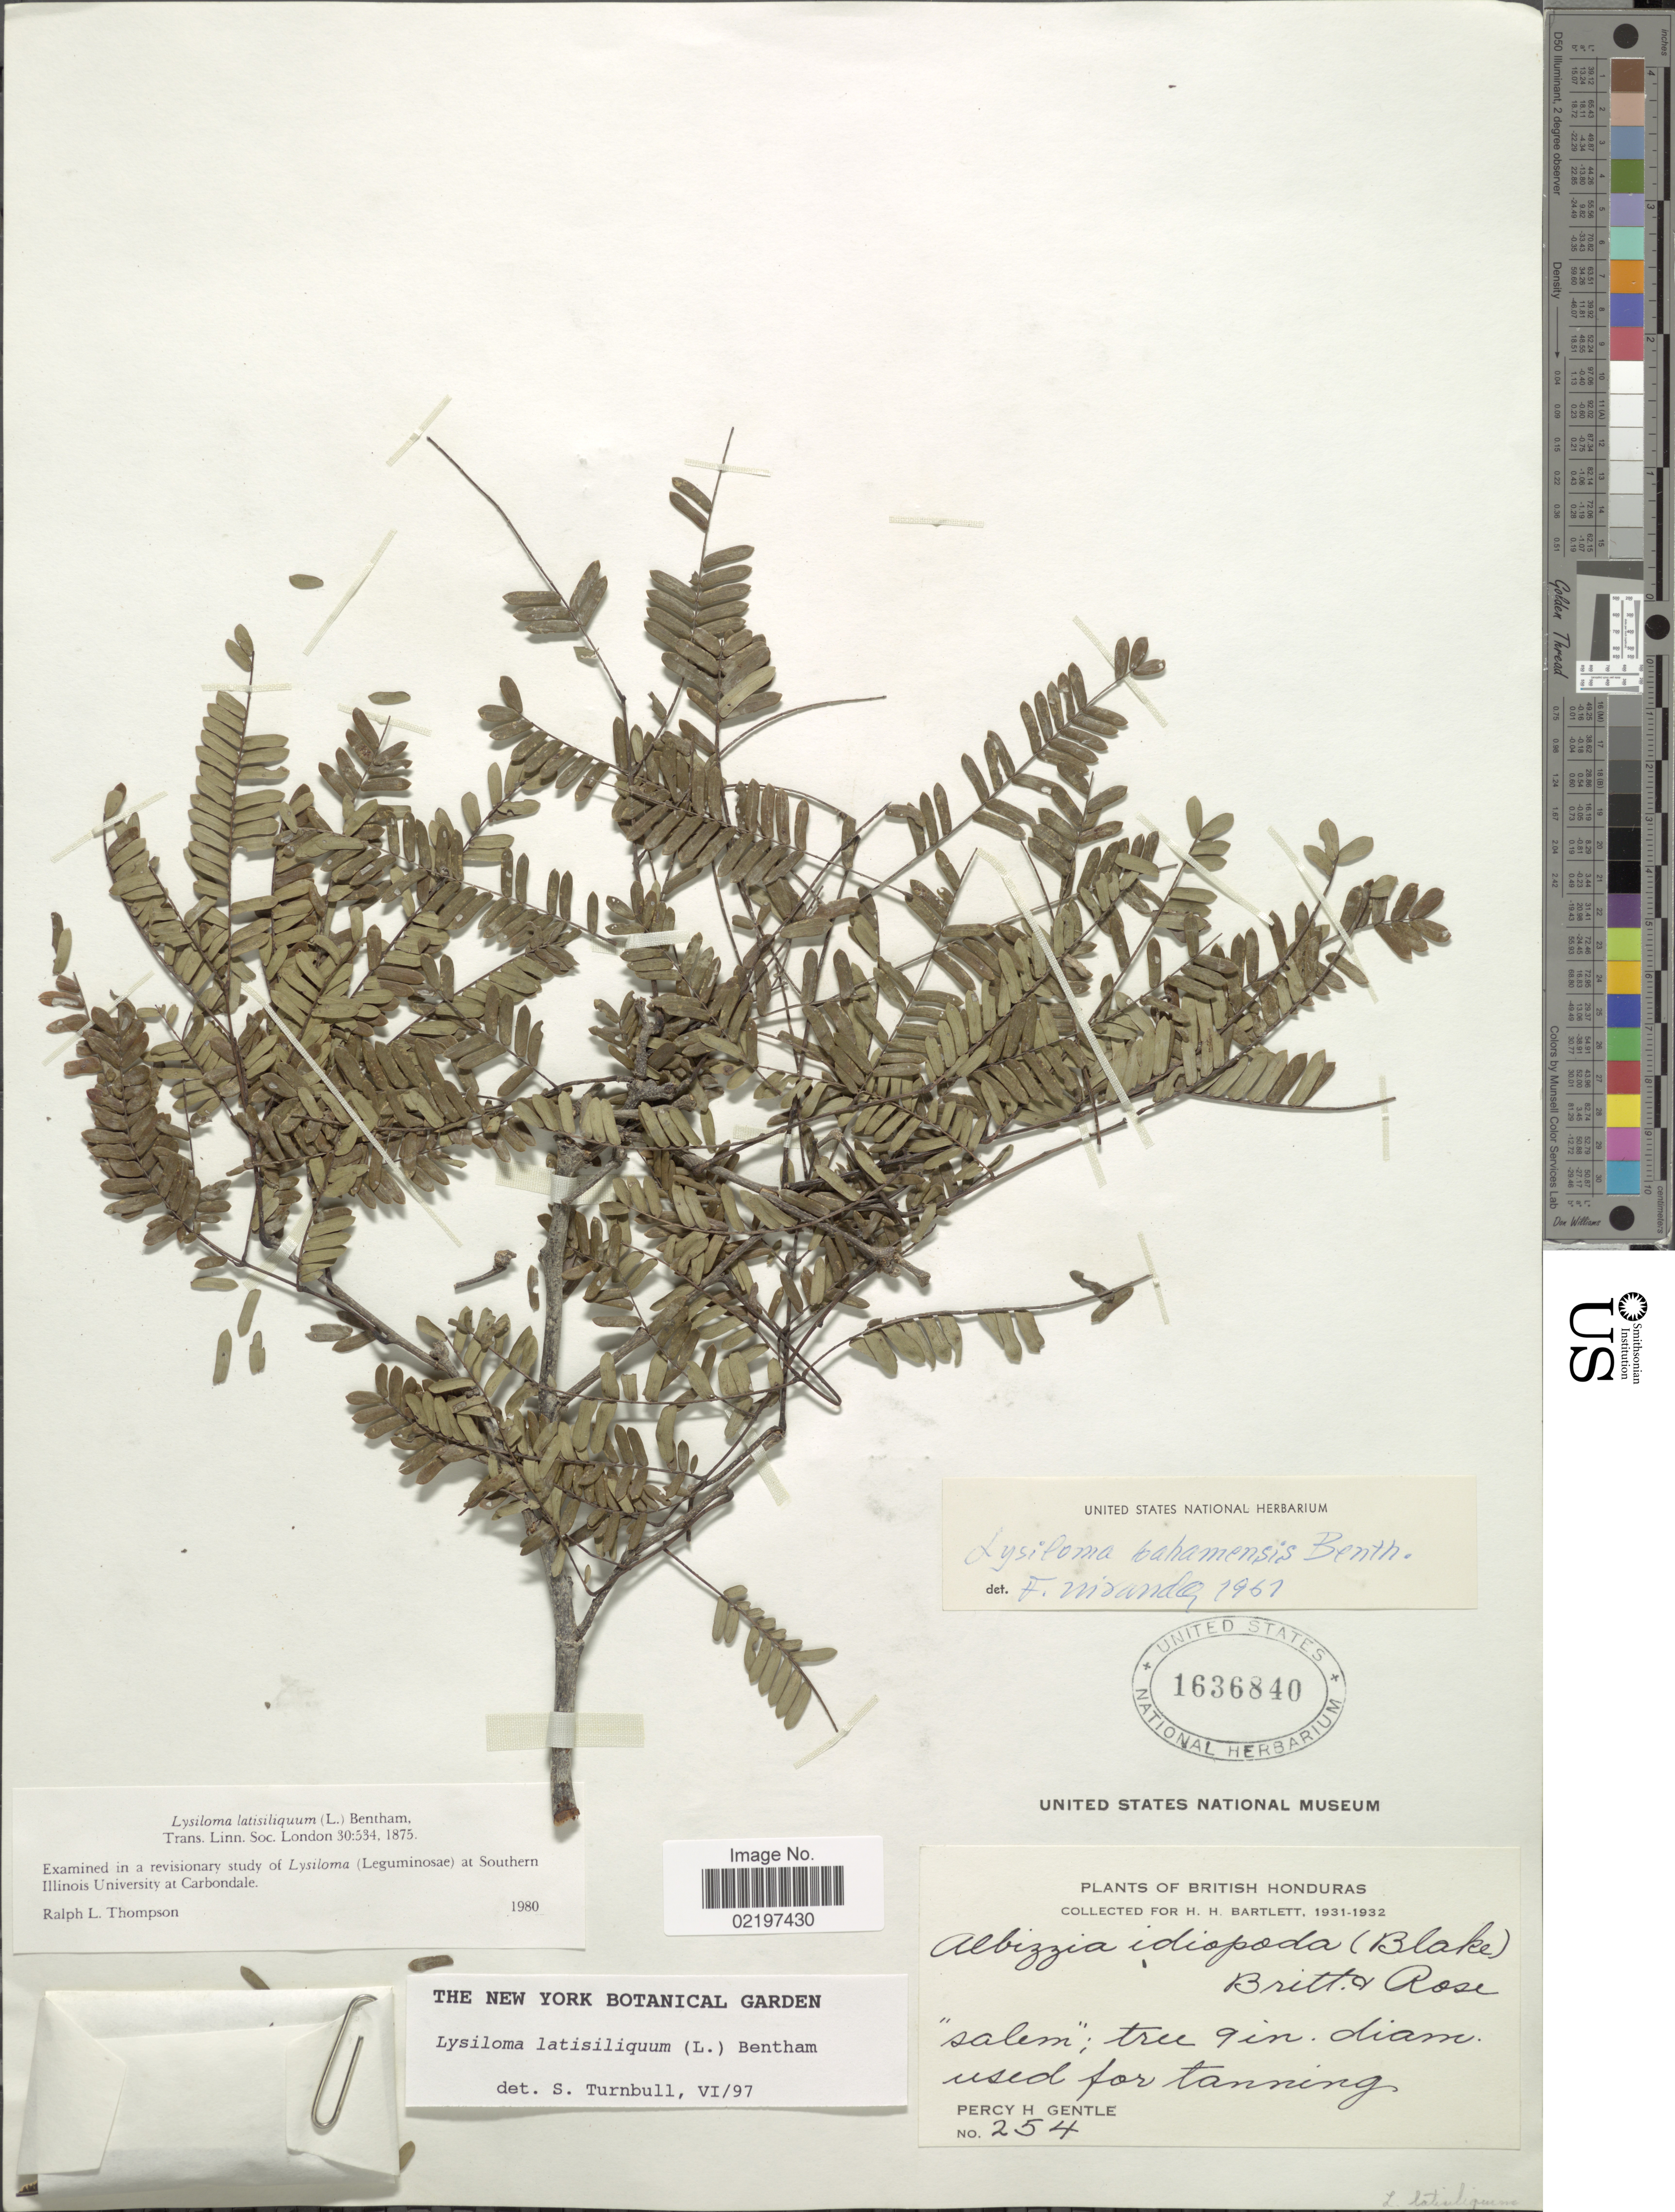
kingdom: Plantae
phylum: Tracheophyta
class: Magnoliopsida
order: Fabales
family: Fabaceae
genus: Lysiloma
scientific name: Lysiloma latisiliquum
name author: (L.) Benth.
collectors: P. H. Gentle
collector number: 254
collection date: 1931/1932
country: Belize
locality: British Honduras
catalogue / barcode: US 1636840